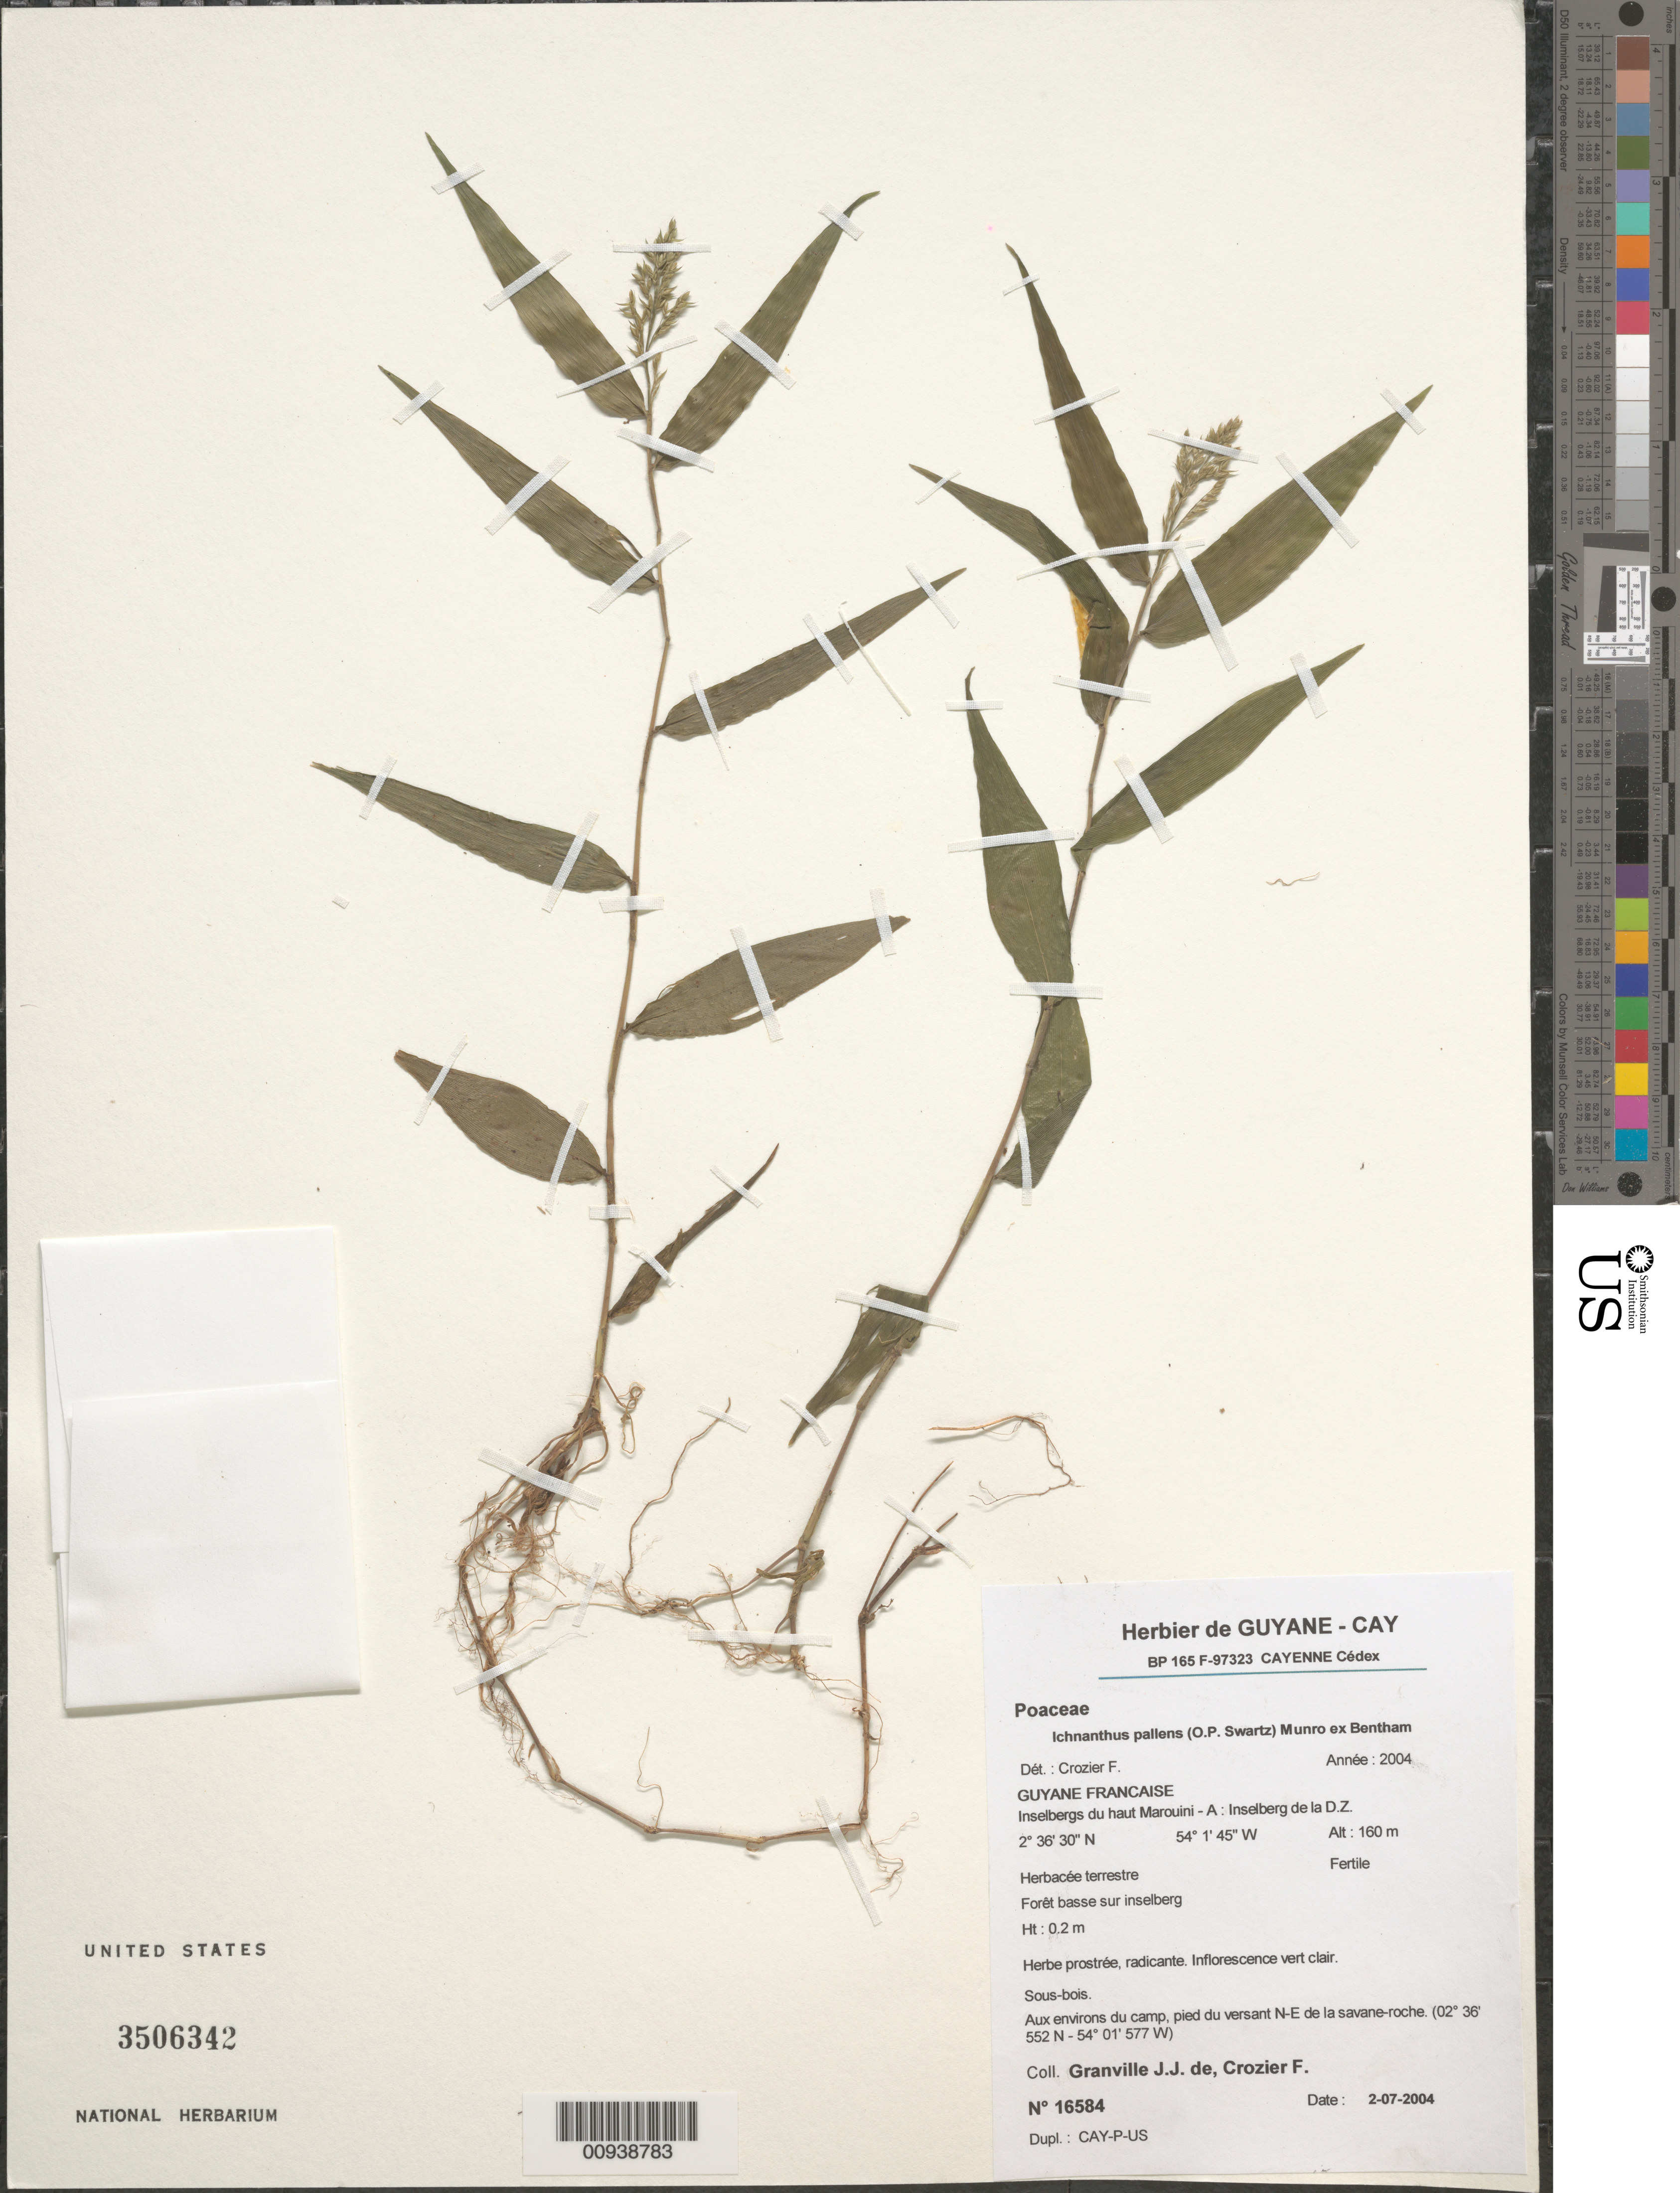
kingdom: Plantae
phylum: Tracheophyta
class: Liliopsida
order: Poales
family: Poaceae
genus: Ichnanthus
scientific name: Ichnanthus pallens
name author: (Sw.) Munro ex Benth.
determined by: Crozier, F.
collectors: J.-J. de Granville & F. Crozier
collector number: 16584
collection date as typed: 2-Jul-04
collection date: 2004-07-02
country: French Guiana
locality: Haut Marouini-A; Inselberg de la D.Z.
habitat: Foret basse sur inselberg, aux environs du camp; sous bois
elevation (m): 160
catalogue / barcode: US 3506342